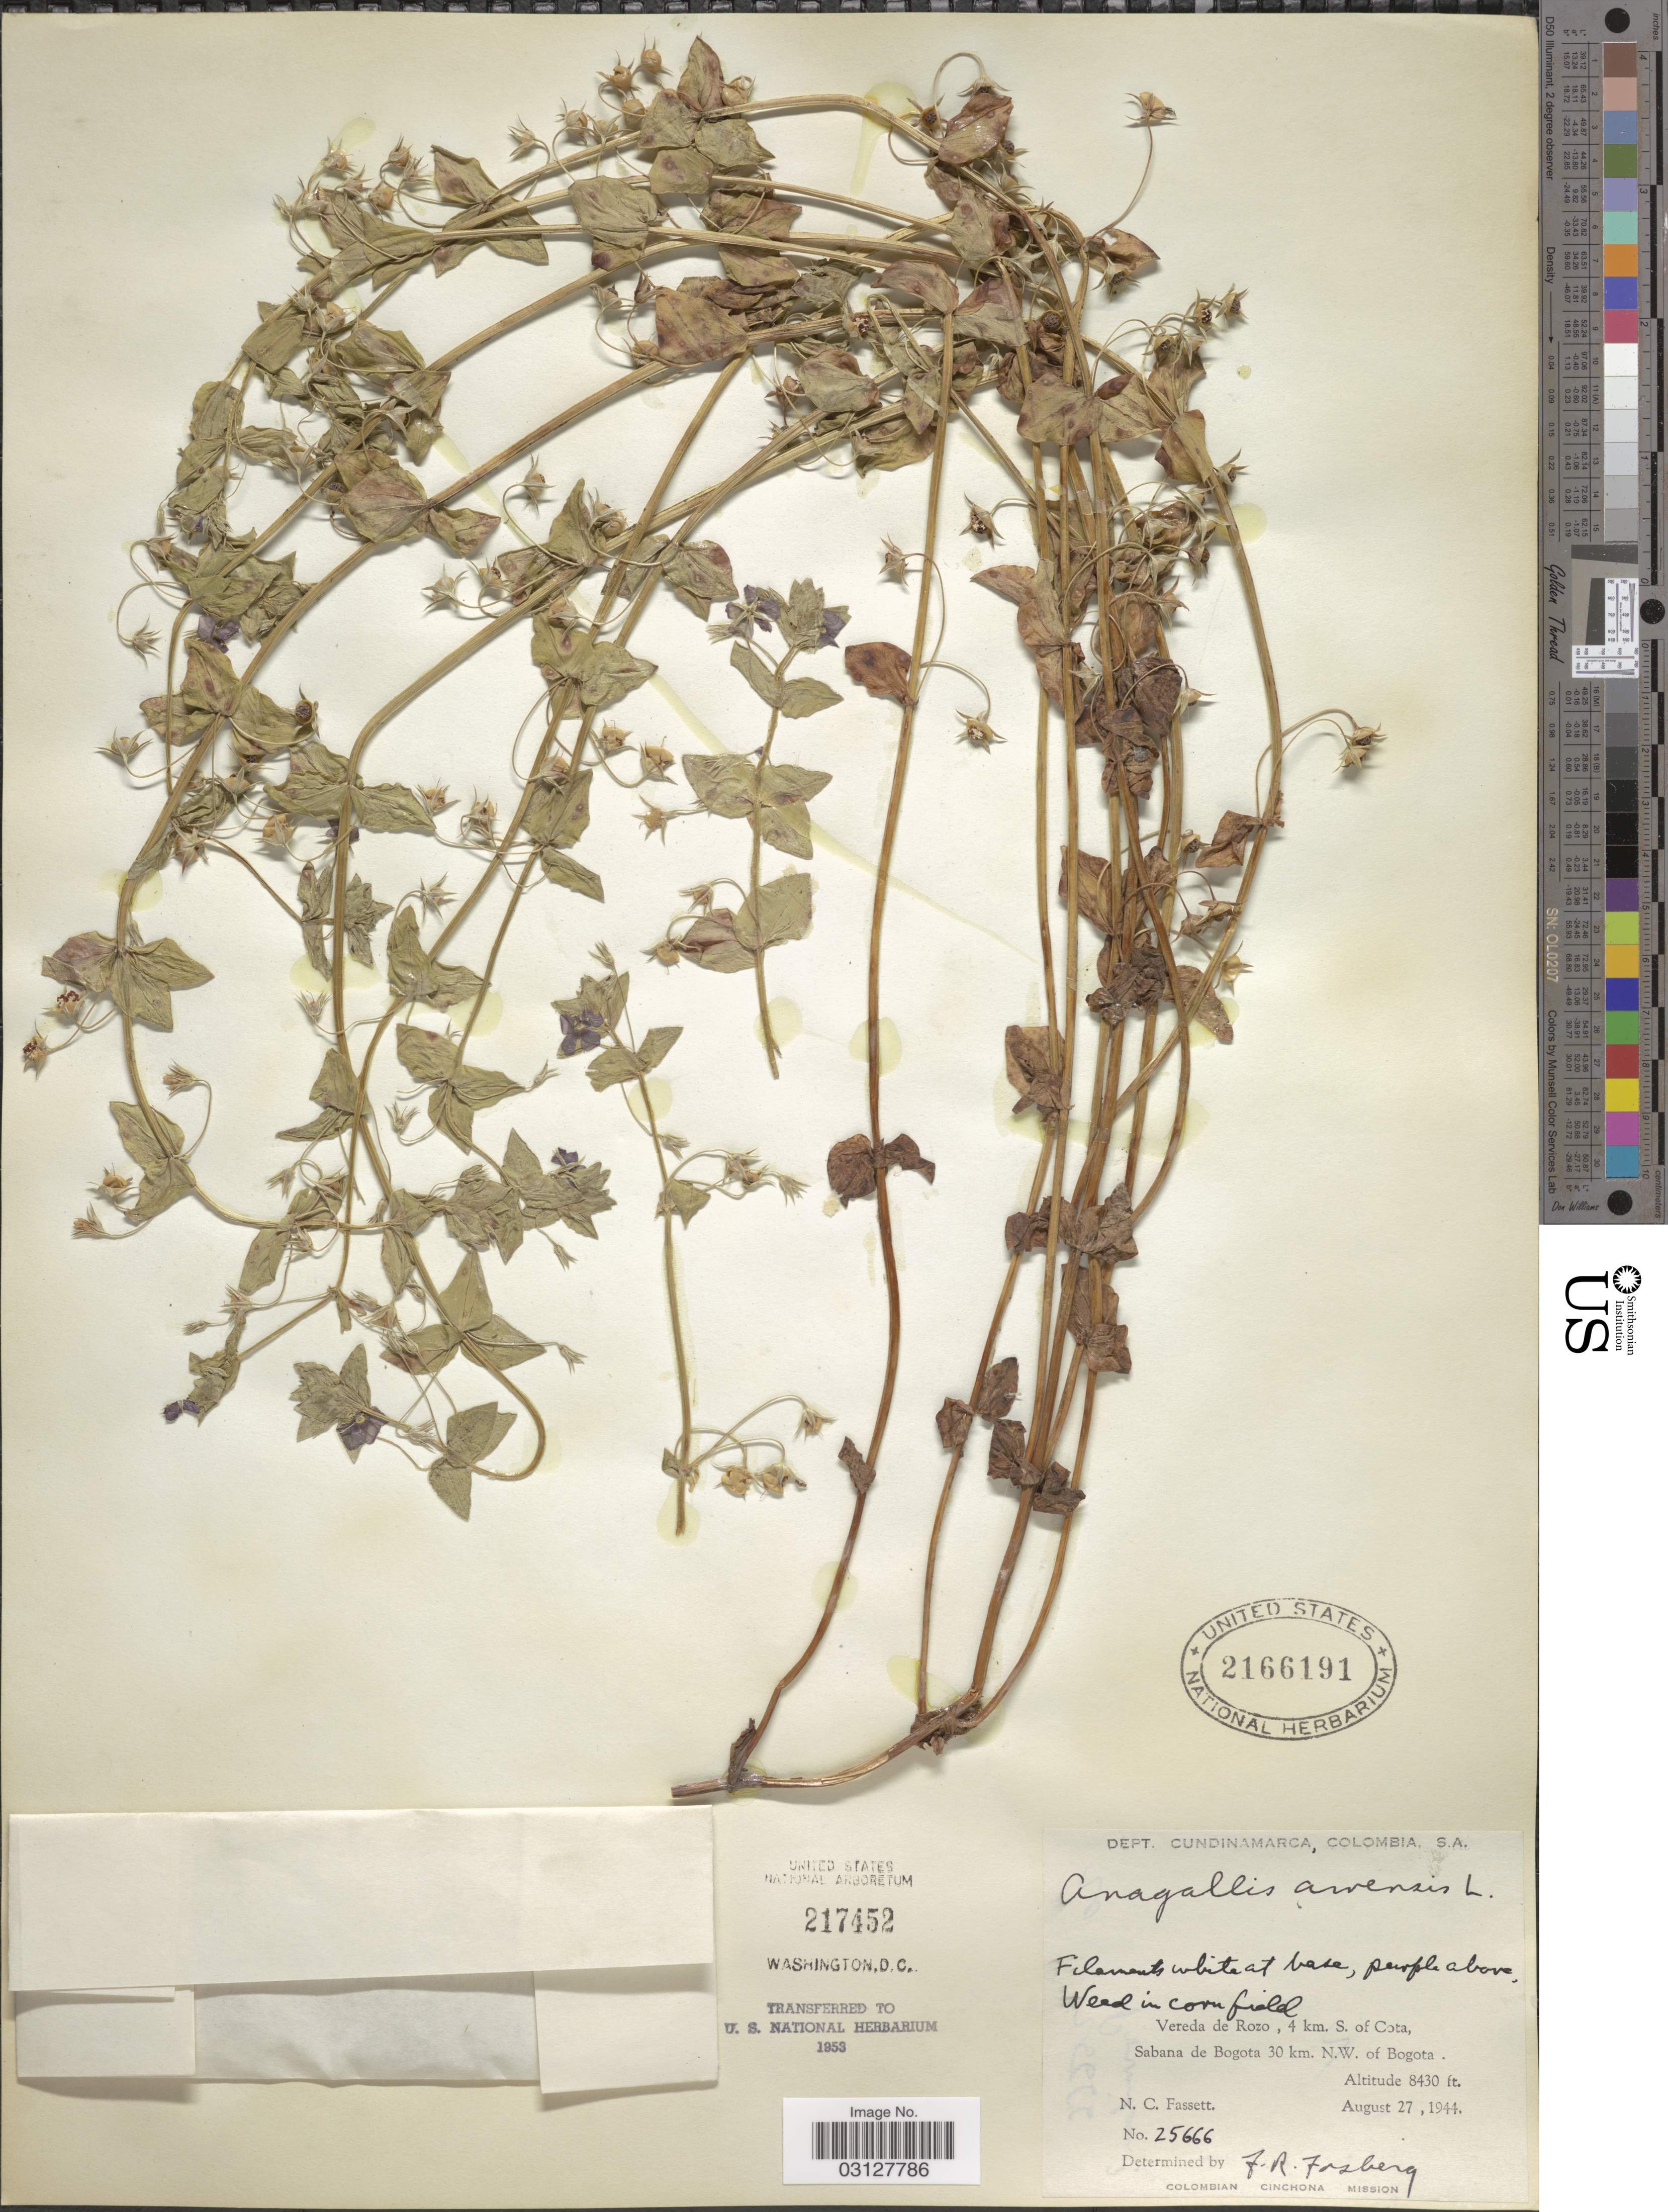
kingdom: Plantae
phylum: Tracheophyta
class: Magnoliopsida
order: Ericales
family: Primulaceae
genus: Anagallis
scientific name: Anagallis arvensis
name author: L.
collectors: N. C. Fassett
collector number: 25666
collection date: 1944-08-27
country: Colombia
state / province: Cundinamarca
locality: Dept. Cundinamarca. Vereda de Rozo, 4 km. S. of Cota, Sabana de Bogota 30 km. N.W. of Bogota.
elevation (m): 2569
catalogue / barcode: US 2166191